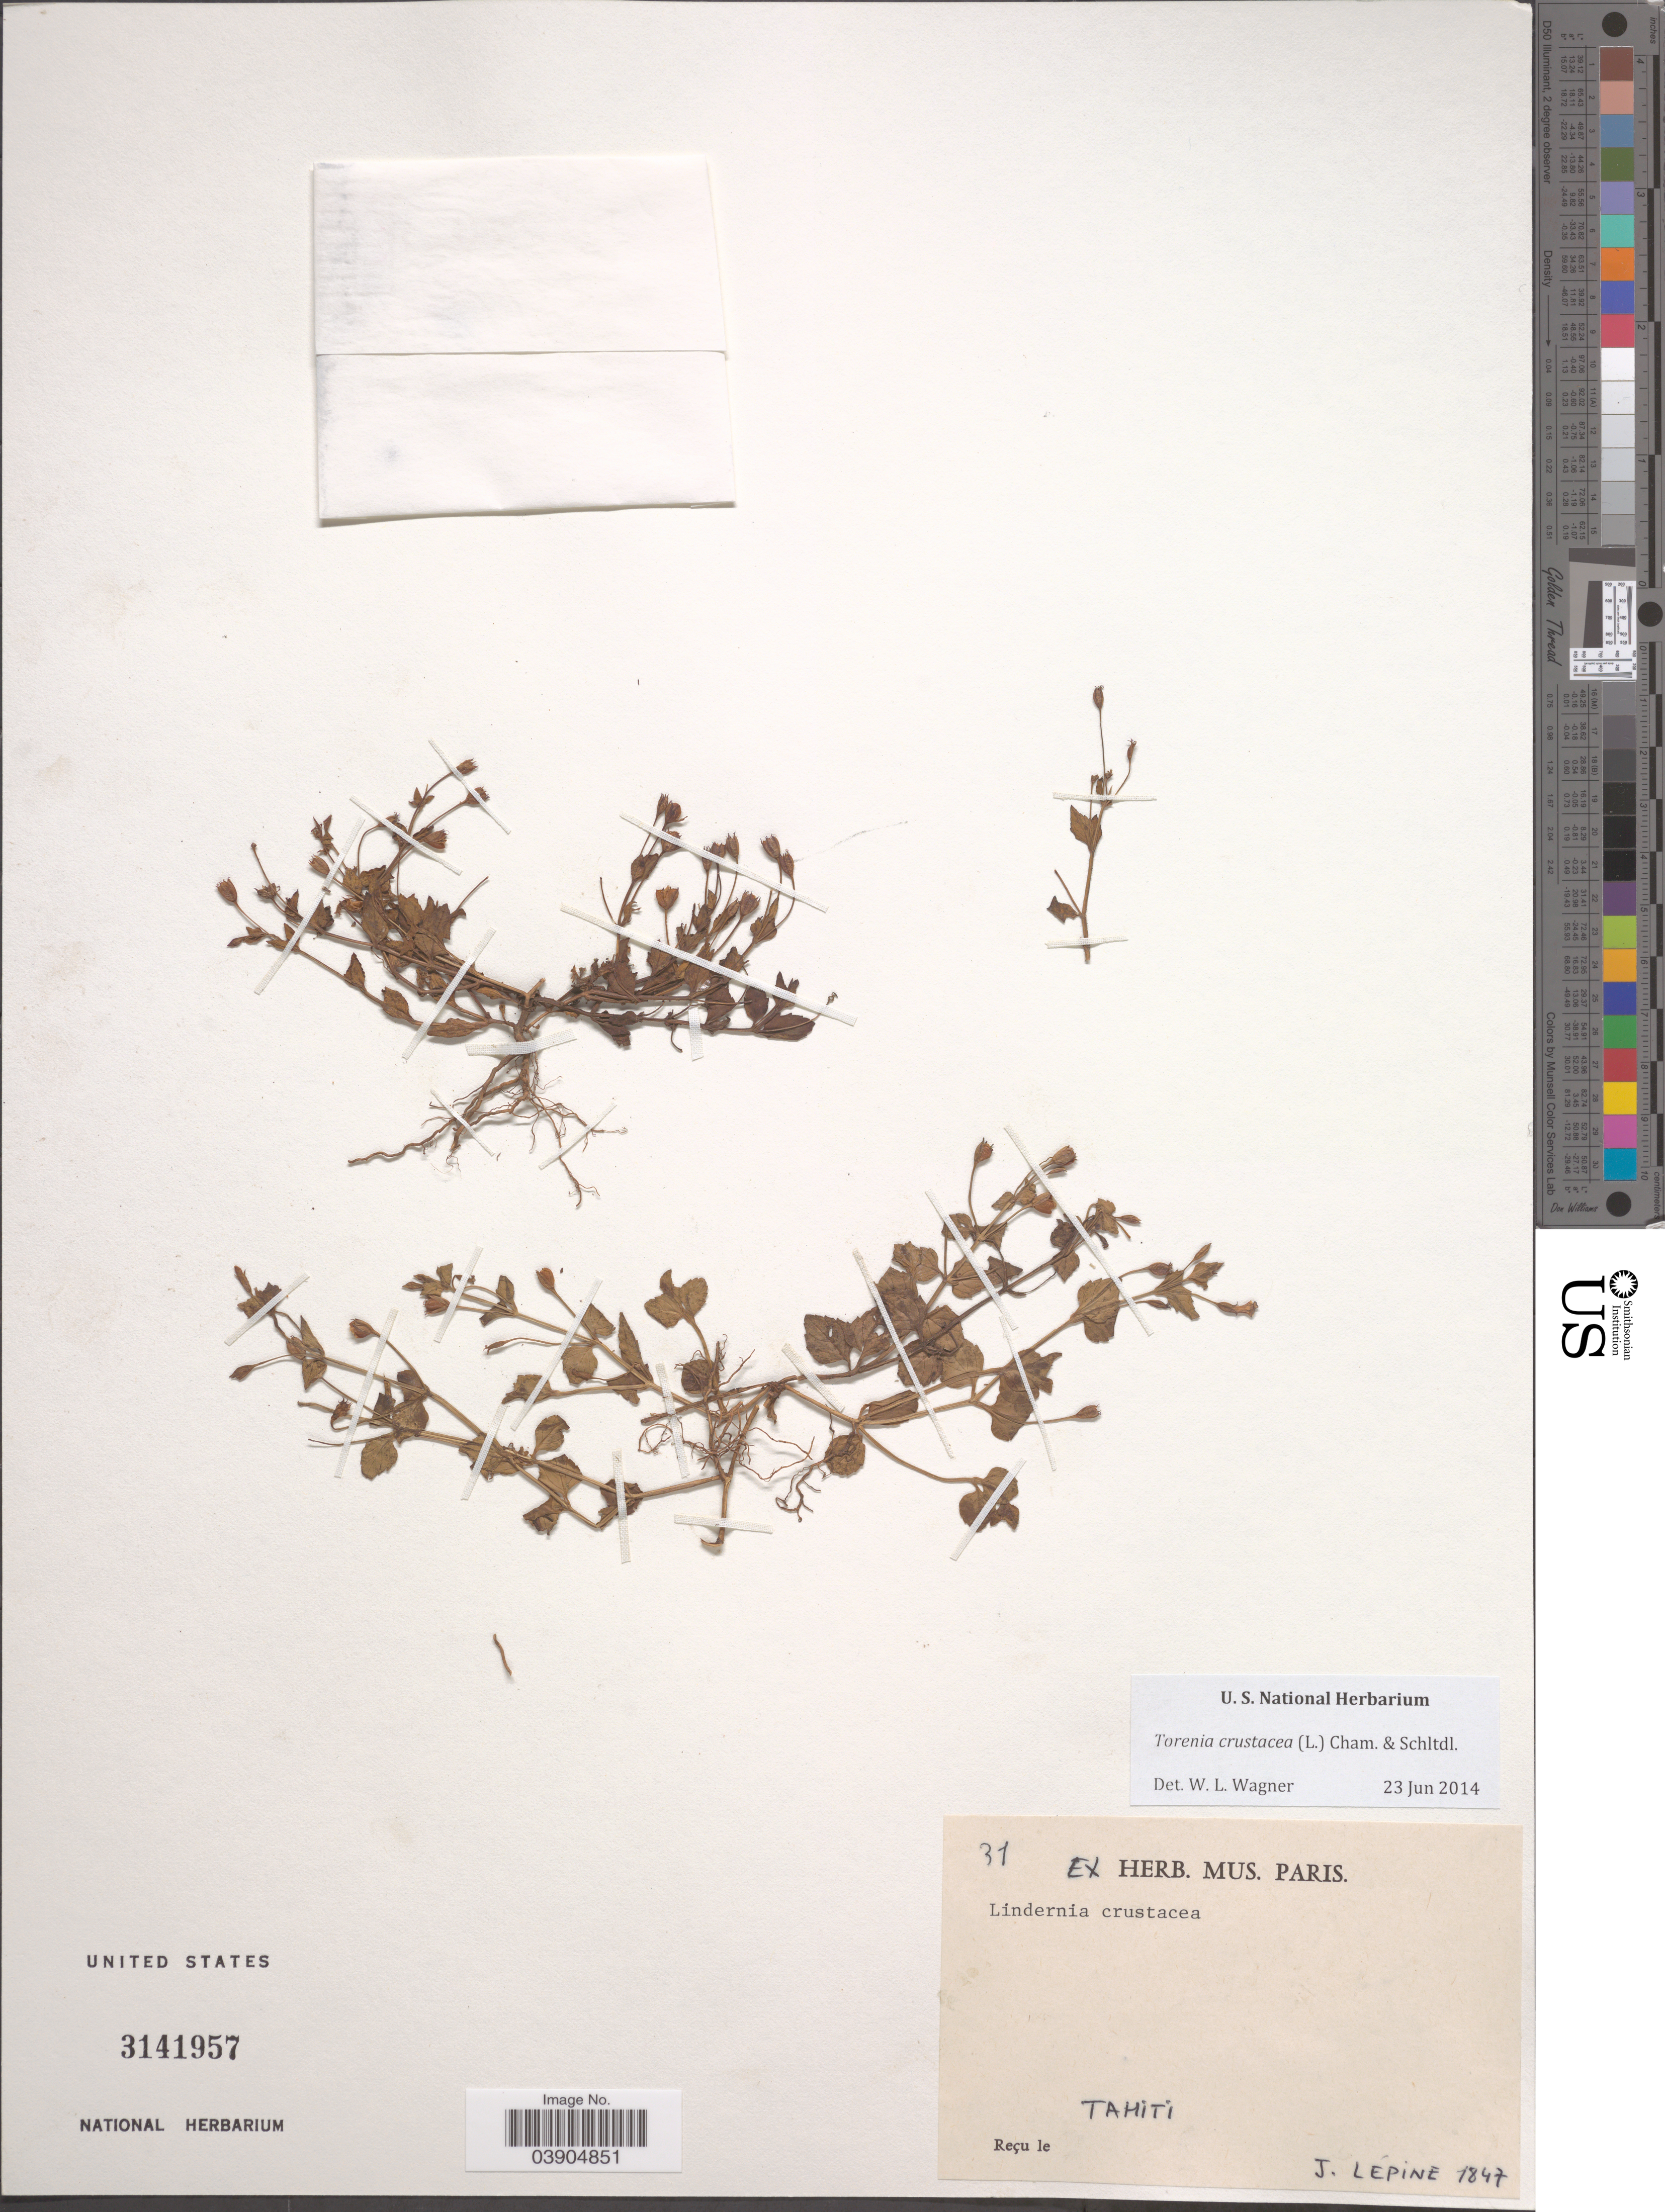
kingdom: Plantae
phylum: Tracheophyta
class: Magnoliopsida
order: Lamiales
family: Linderniaceae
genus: Lindernia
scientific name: Lindernia crustacea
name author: (L.) F. Muell.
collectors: J. Lepine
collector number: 31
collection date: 1847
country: French Polynesia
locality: Tahiti.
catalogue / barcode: US 3141957